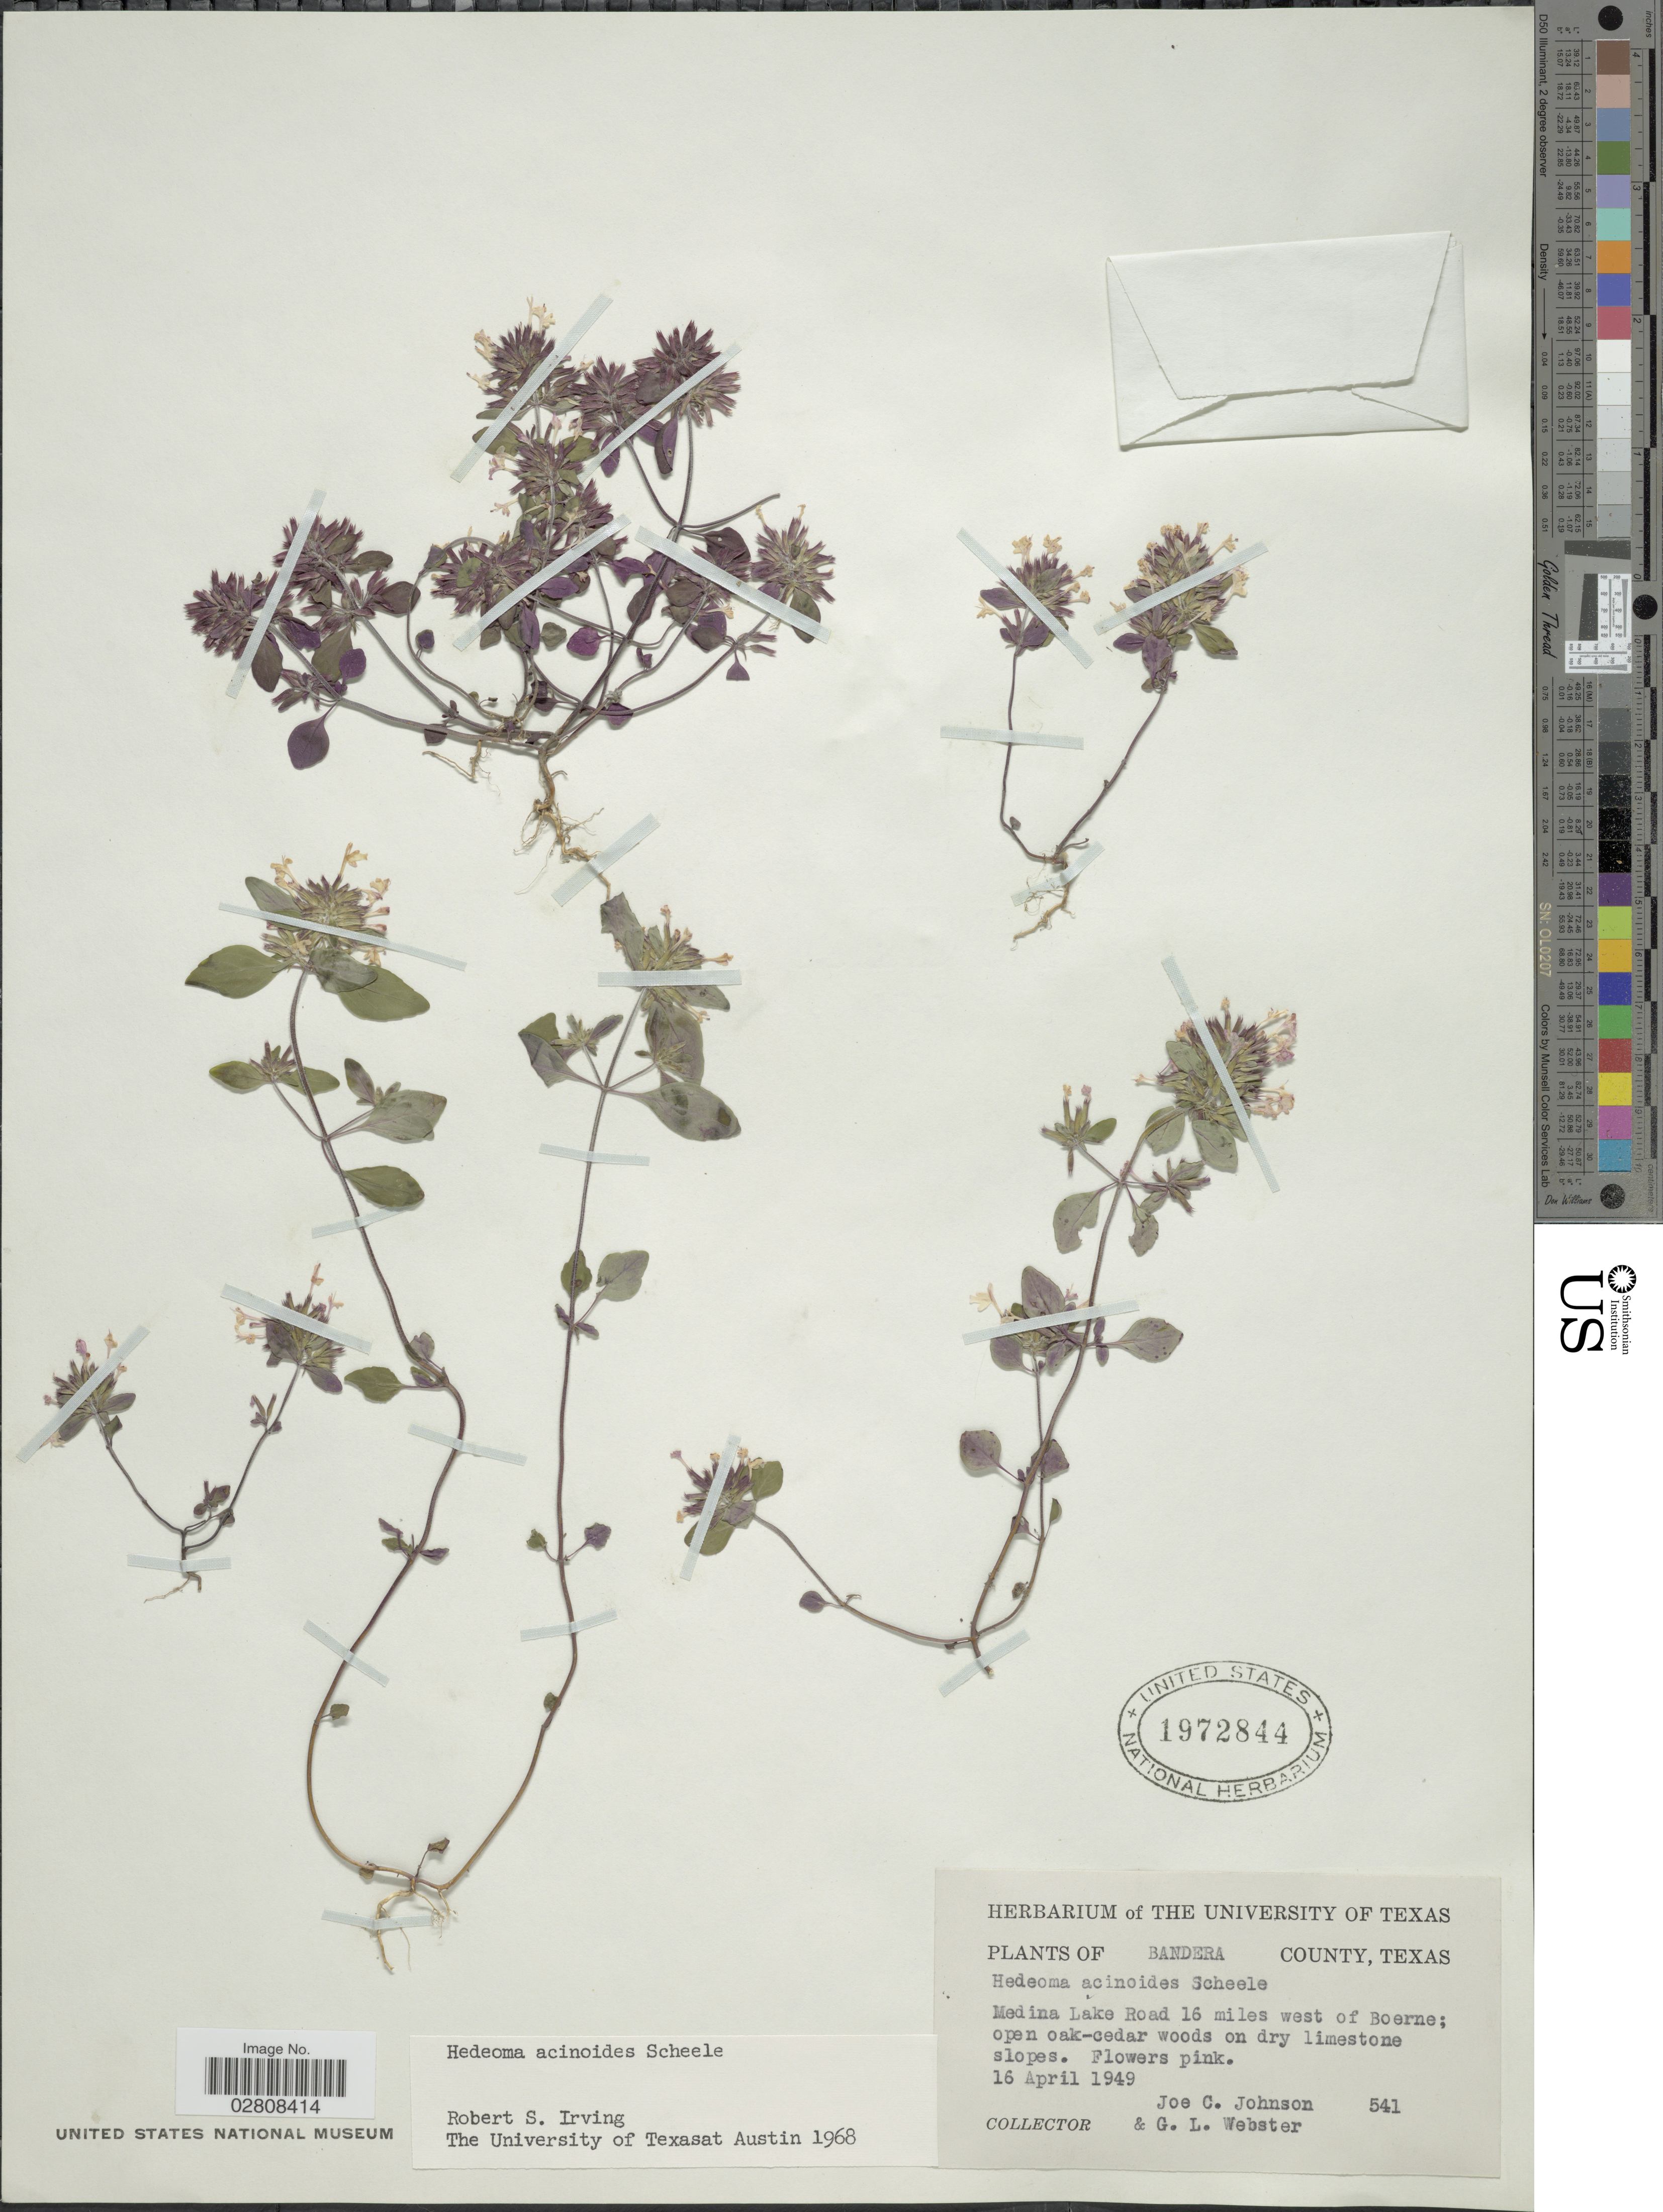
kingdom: Plantae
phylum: Tracheophyta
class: Magnoliopsida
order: Lamiales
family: Lamiaceae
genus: Hedeoma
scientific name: Hedeoma acinoides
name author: Scheele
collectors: J. C. Johnson & G. L. Webster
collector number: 541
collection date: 1949-04-16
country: United States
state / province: Texas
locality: Bandera County. Medina Lake Road 16 miles west of Boerne.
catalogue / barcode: US 1972844